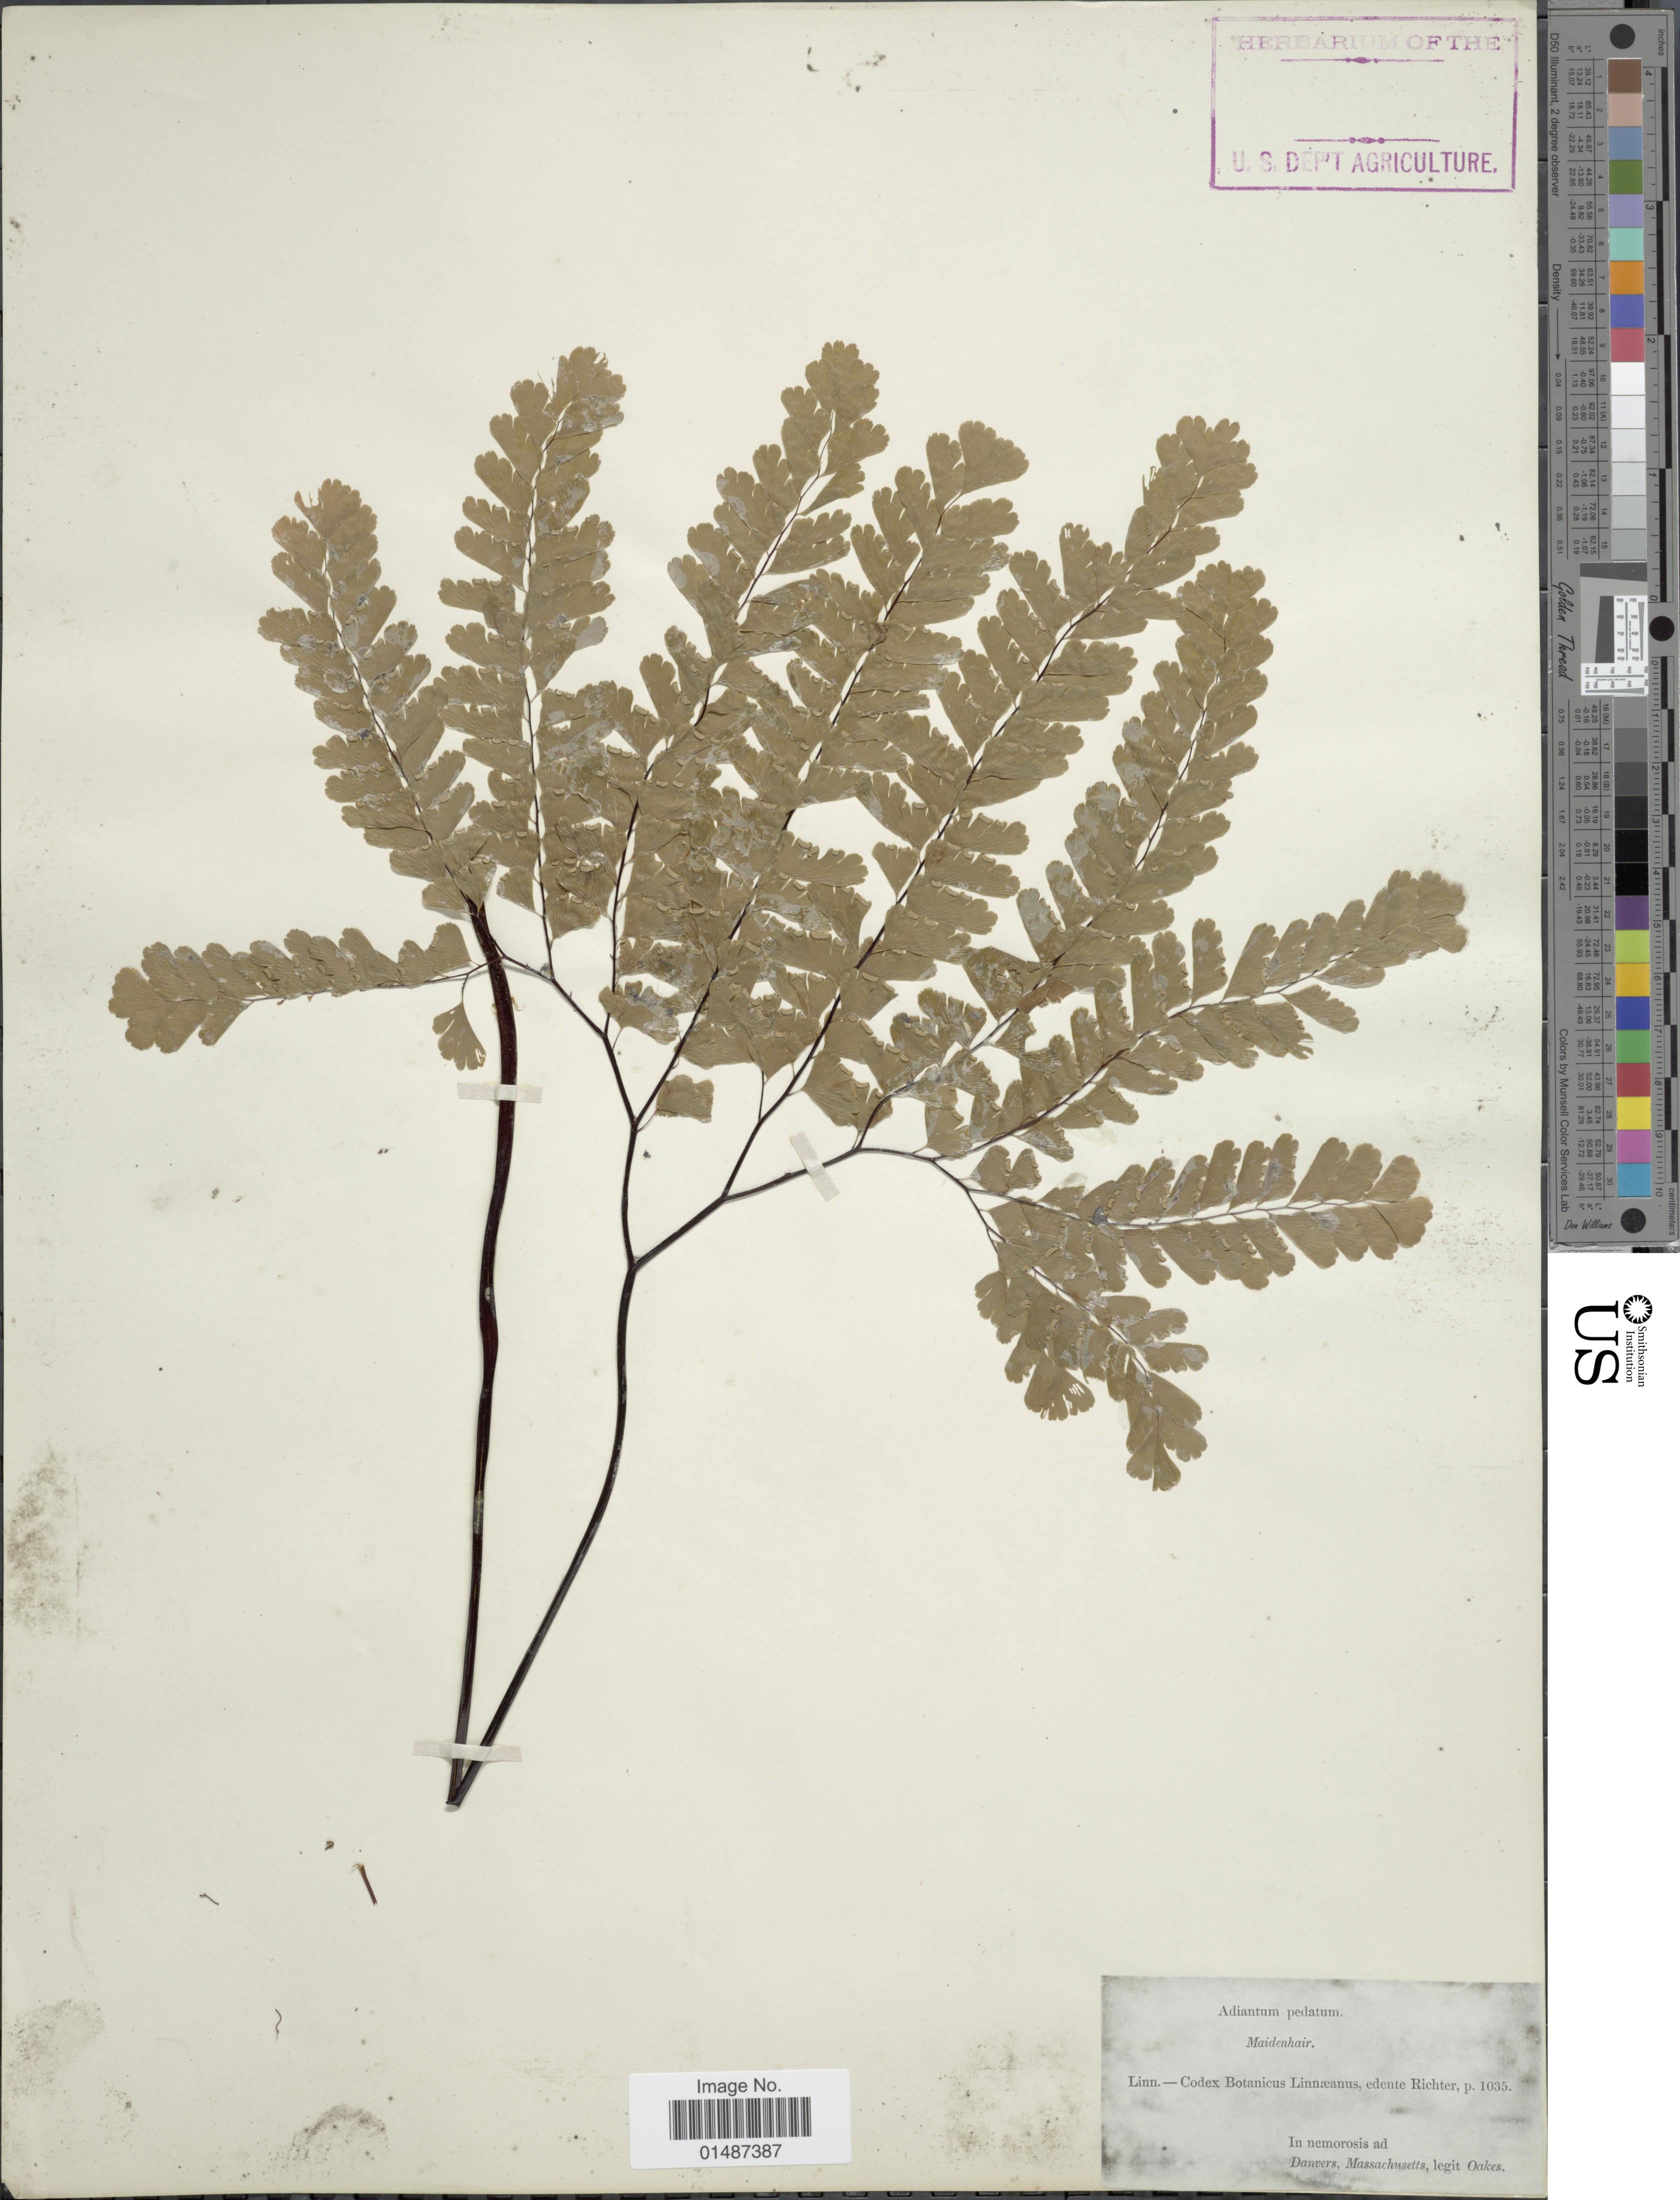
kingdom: Plantae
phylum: Tracheophyta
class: Polypodiopsida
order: Polypodiales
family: Pteridaceae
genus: Adiantum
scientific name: Adiantum pedatum var. pedatum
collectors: -. Oakes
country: United States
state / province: Massachusetts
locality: In nemorosis ad Danvers.